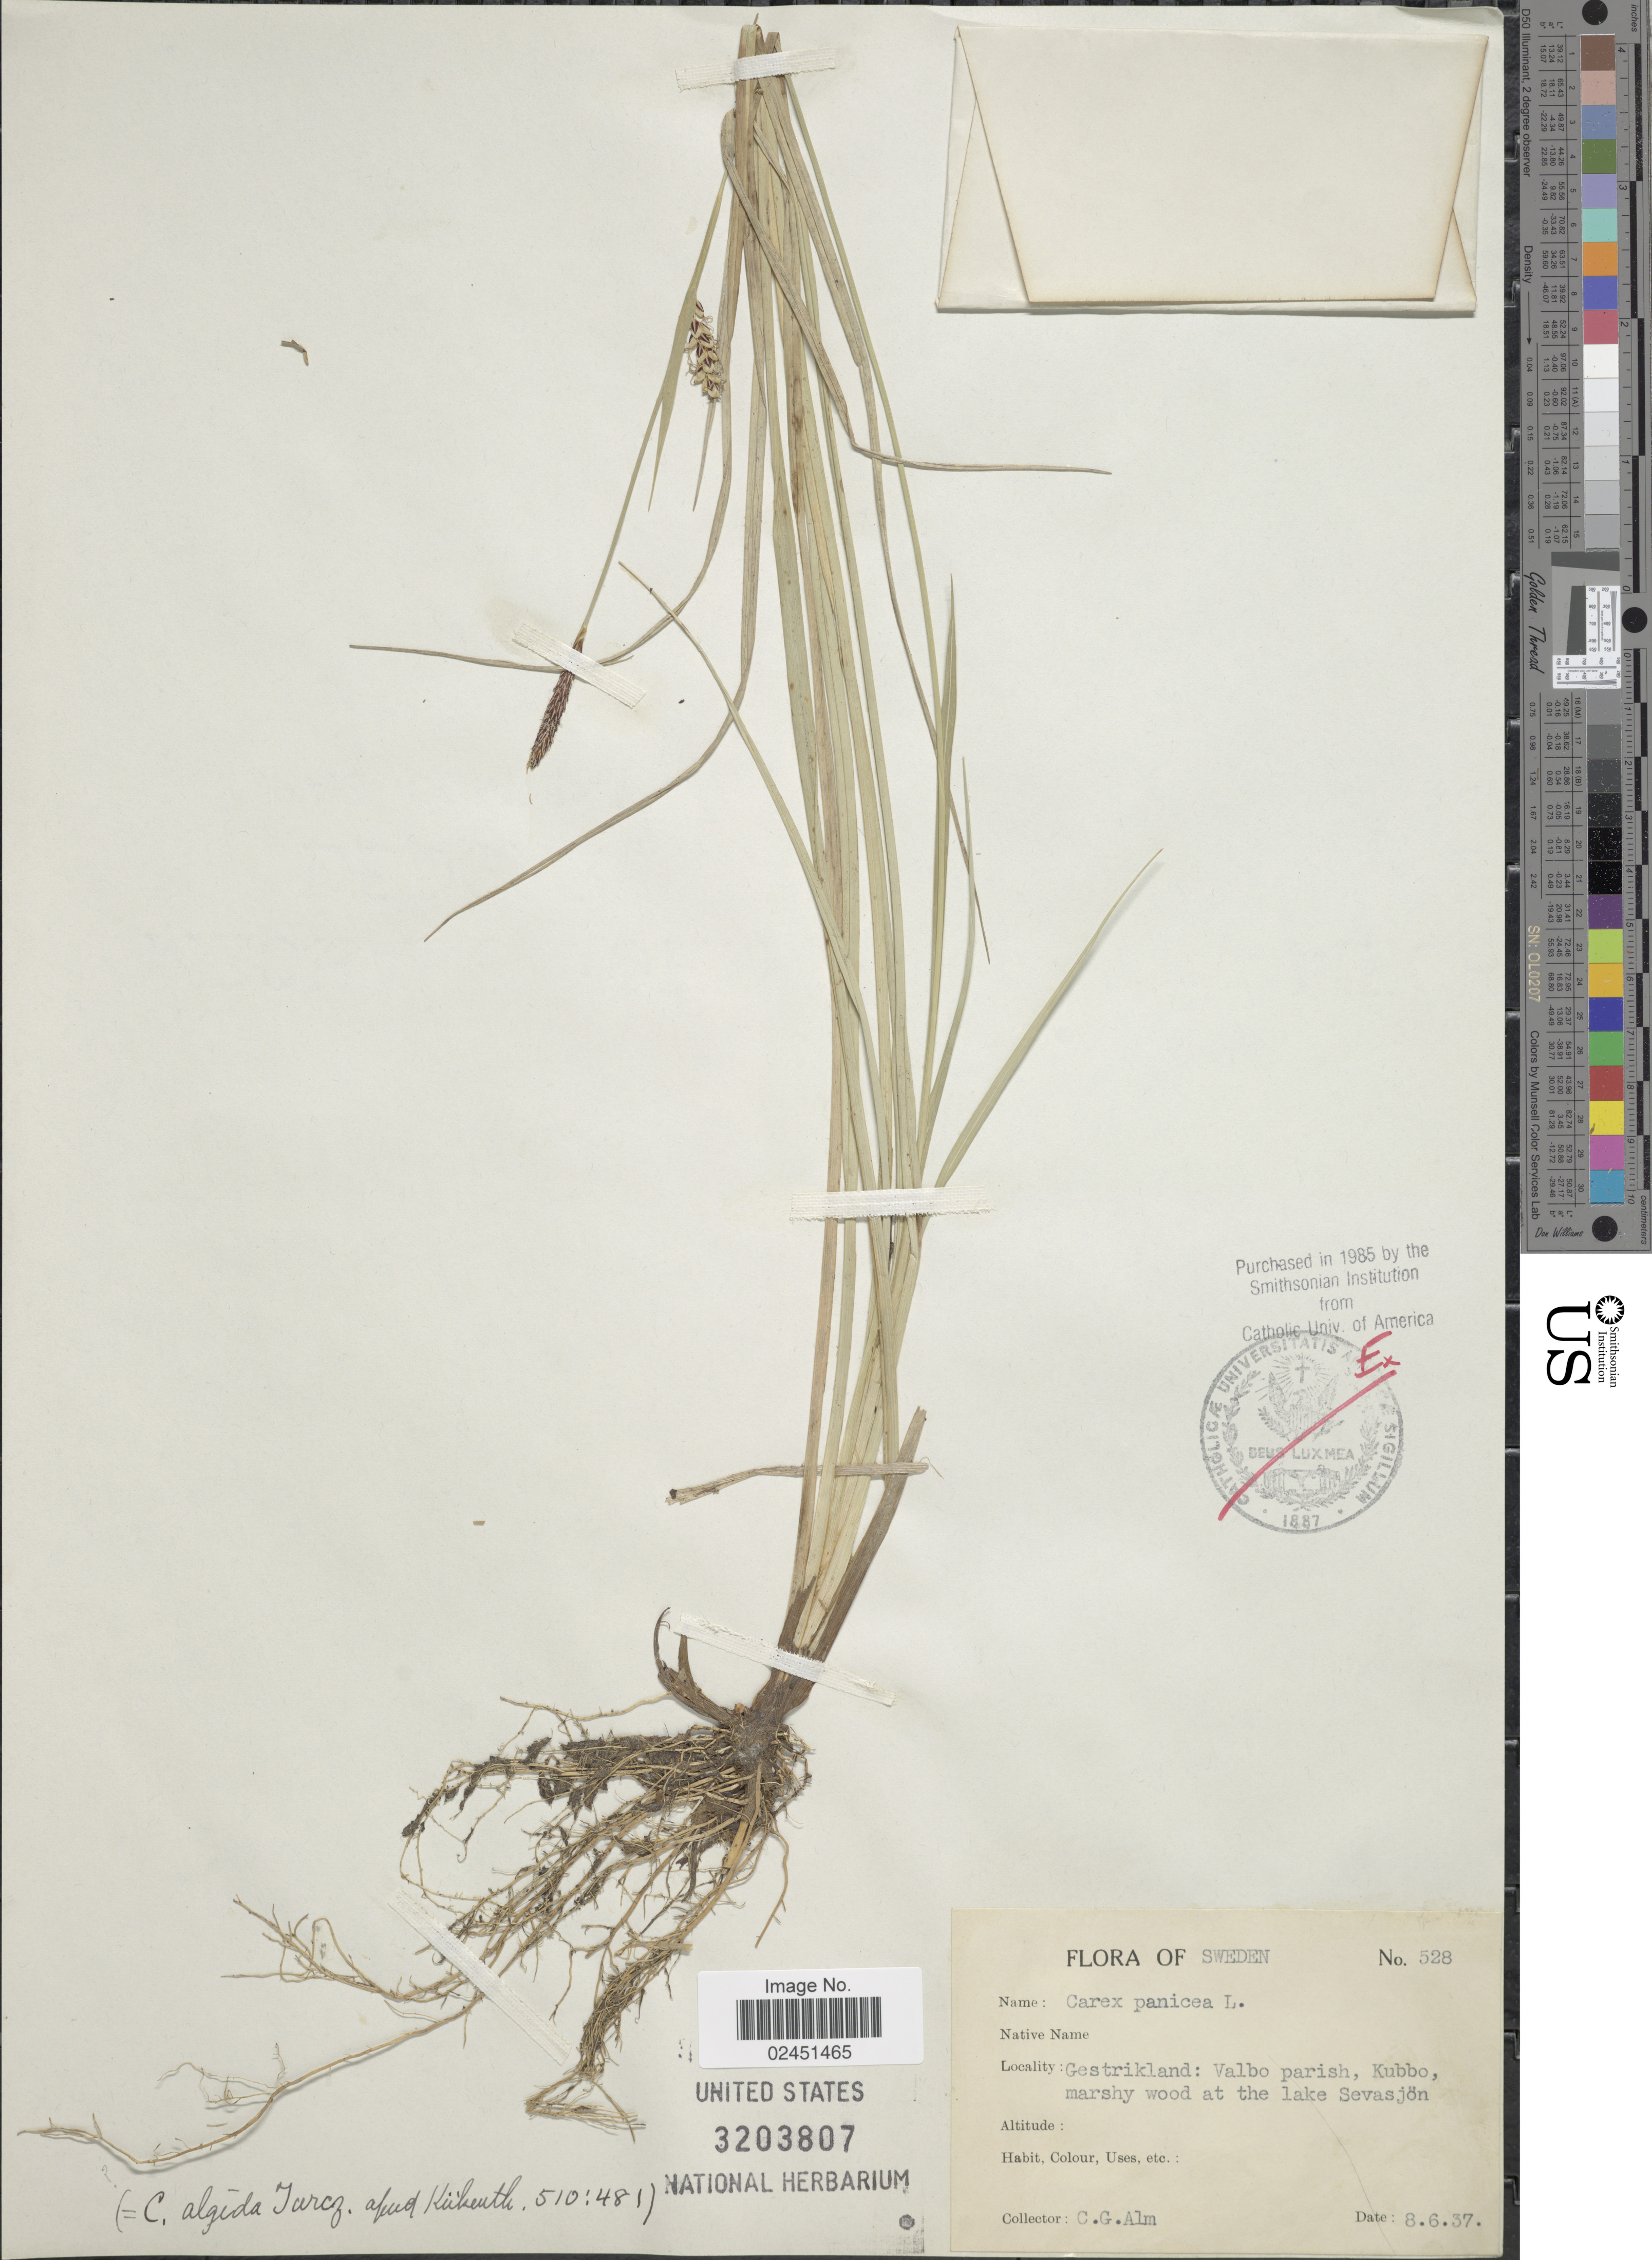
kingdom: Plantae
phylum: Tracheophyta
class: Liliopsida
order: Poales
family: Cyperaceae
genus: Carex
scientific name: Carex panicea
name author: L.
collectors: C. Alm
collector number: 528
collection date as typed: Transcribed d/m/y: 8/6/37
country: Sweden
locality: Gestrikland: Valbo parish, Kubbo, marshy wood at the lake Sevasjon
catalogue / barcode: US 3203807